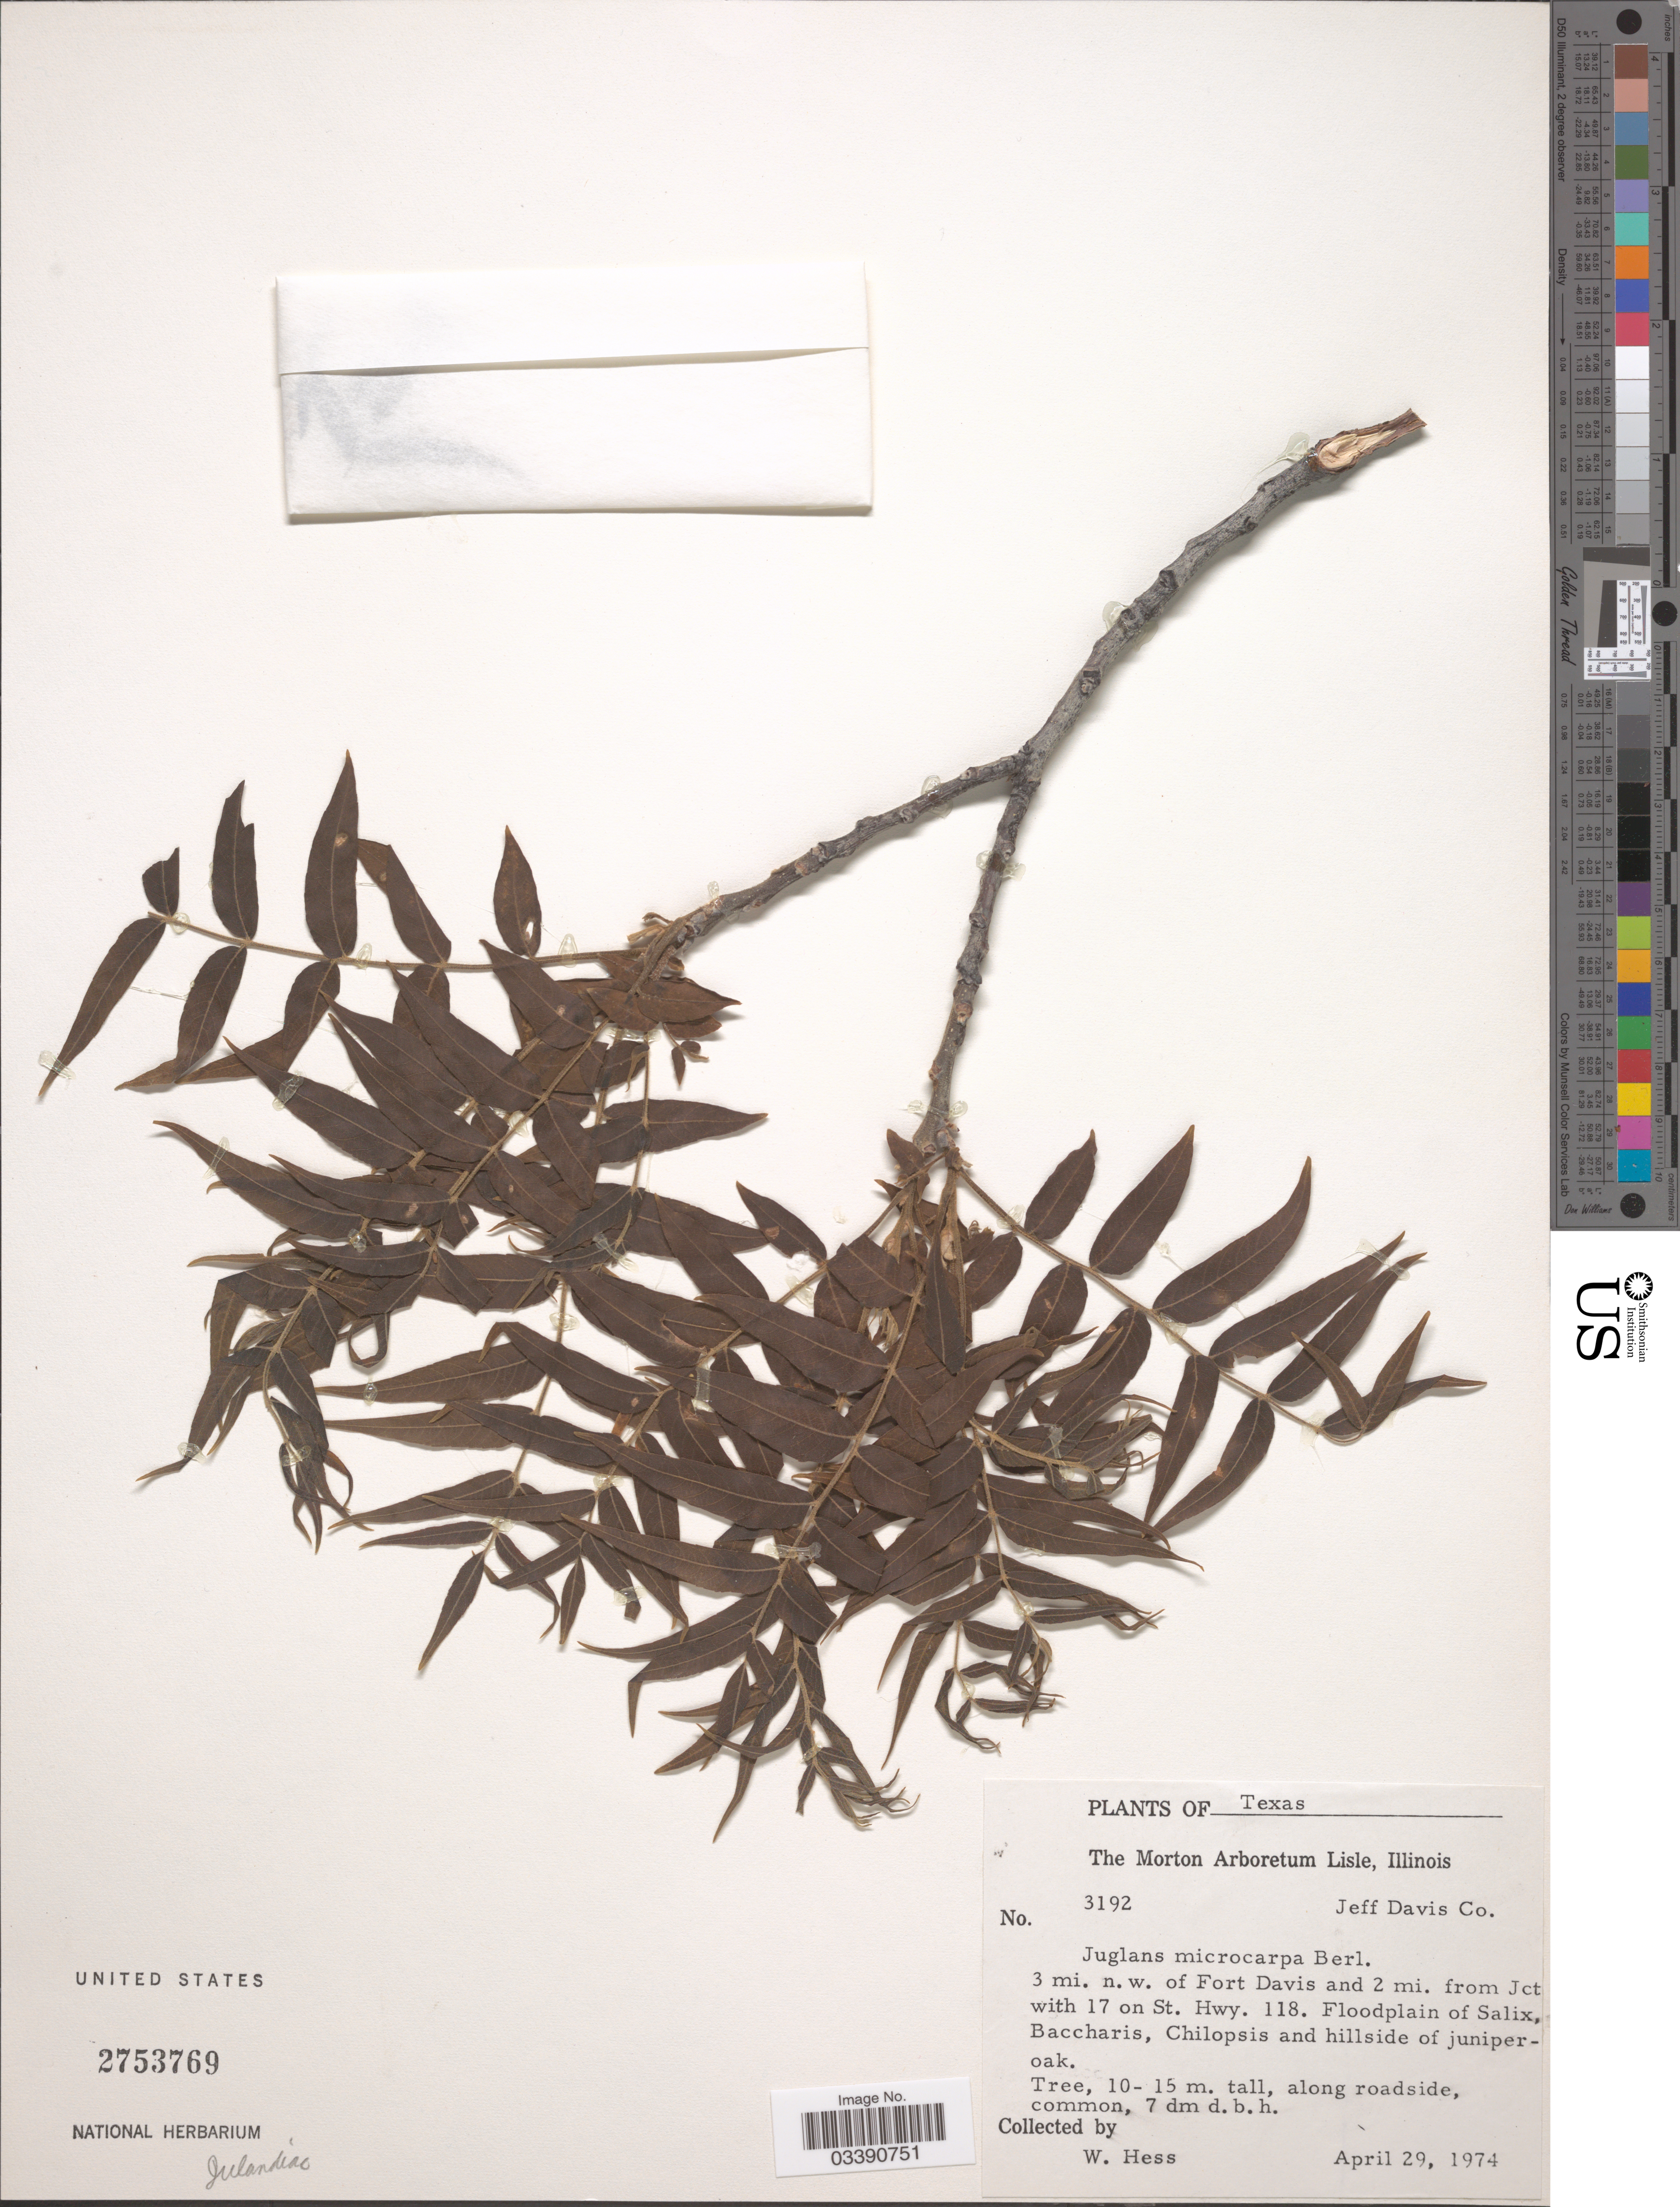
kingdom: Plantae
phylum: Tracheophyta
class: Magnoliopsida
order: Fagales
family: Juglandaceae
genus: Juglans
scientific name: Juglans microcarpa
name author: Berland. in Berland. & Chovell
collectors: W. Hess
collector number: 3192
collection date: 1974-04-29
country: United States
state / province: Texas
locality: Jeff Davis Co. 3 mi. n.w. of Fort Davis and 2 mi. from Jct. with 17 on St. Hwy. 118.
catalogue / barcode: US 2753769